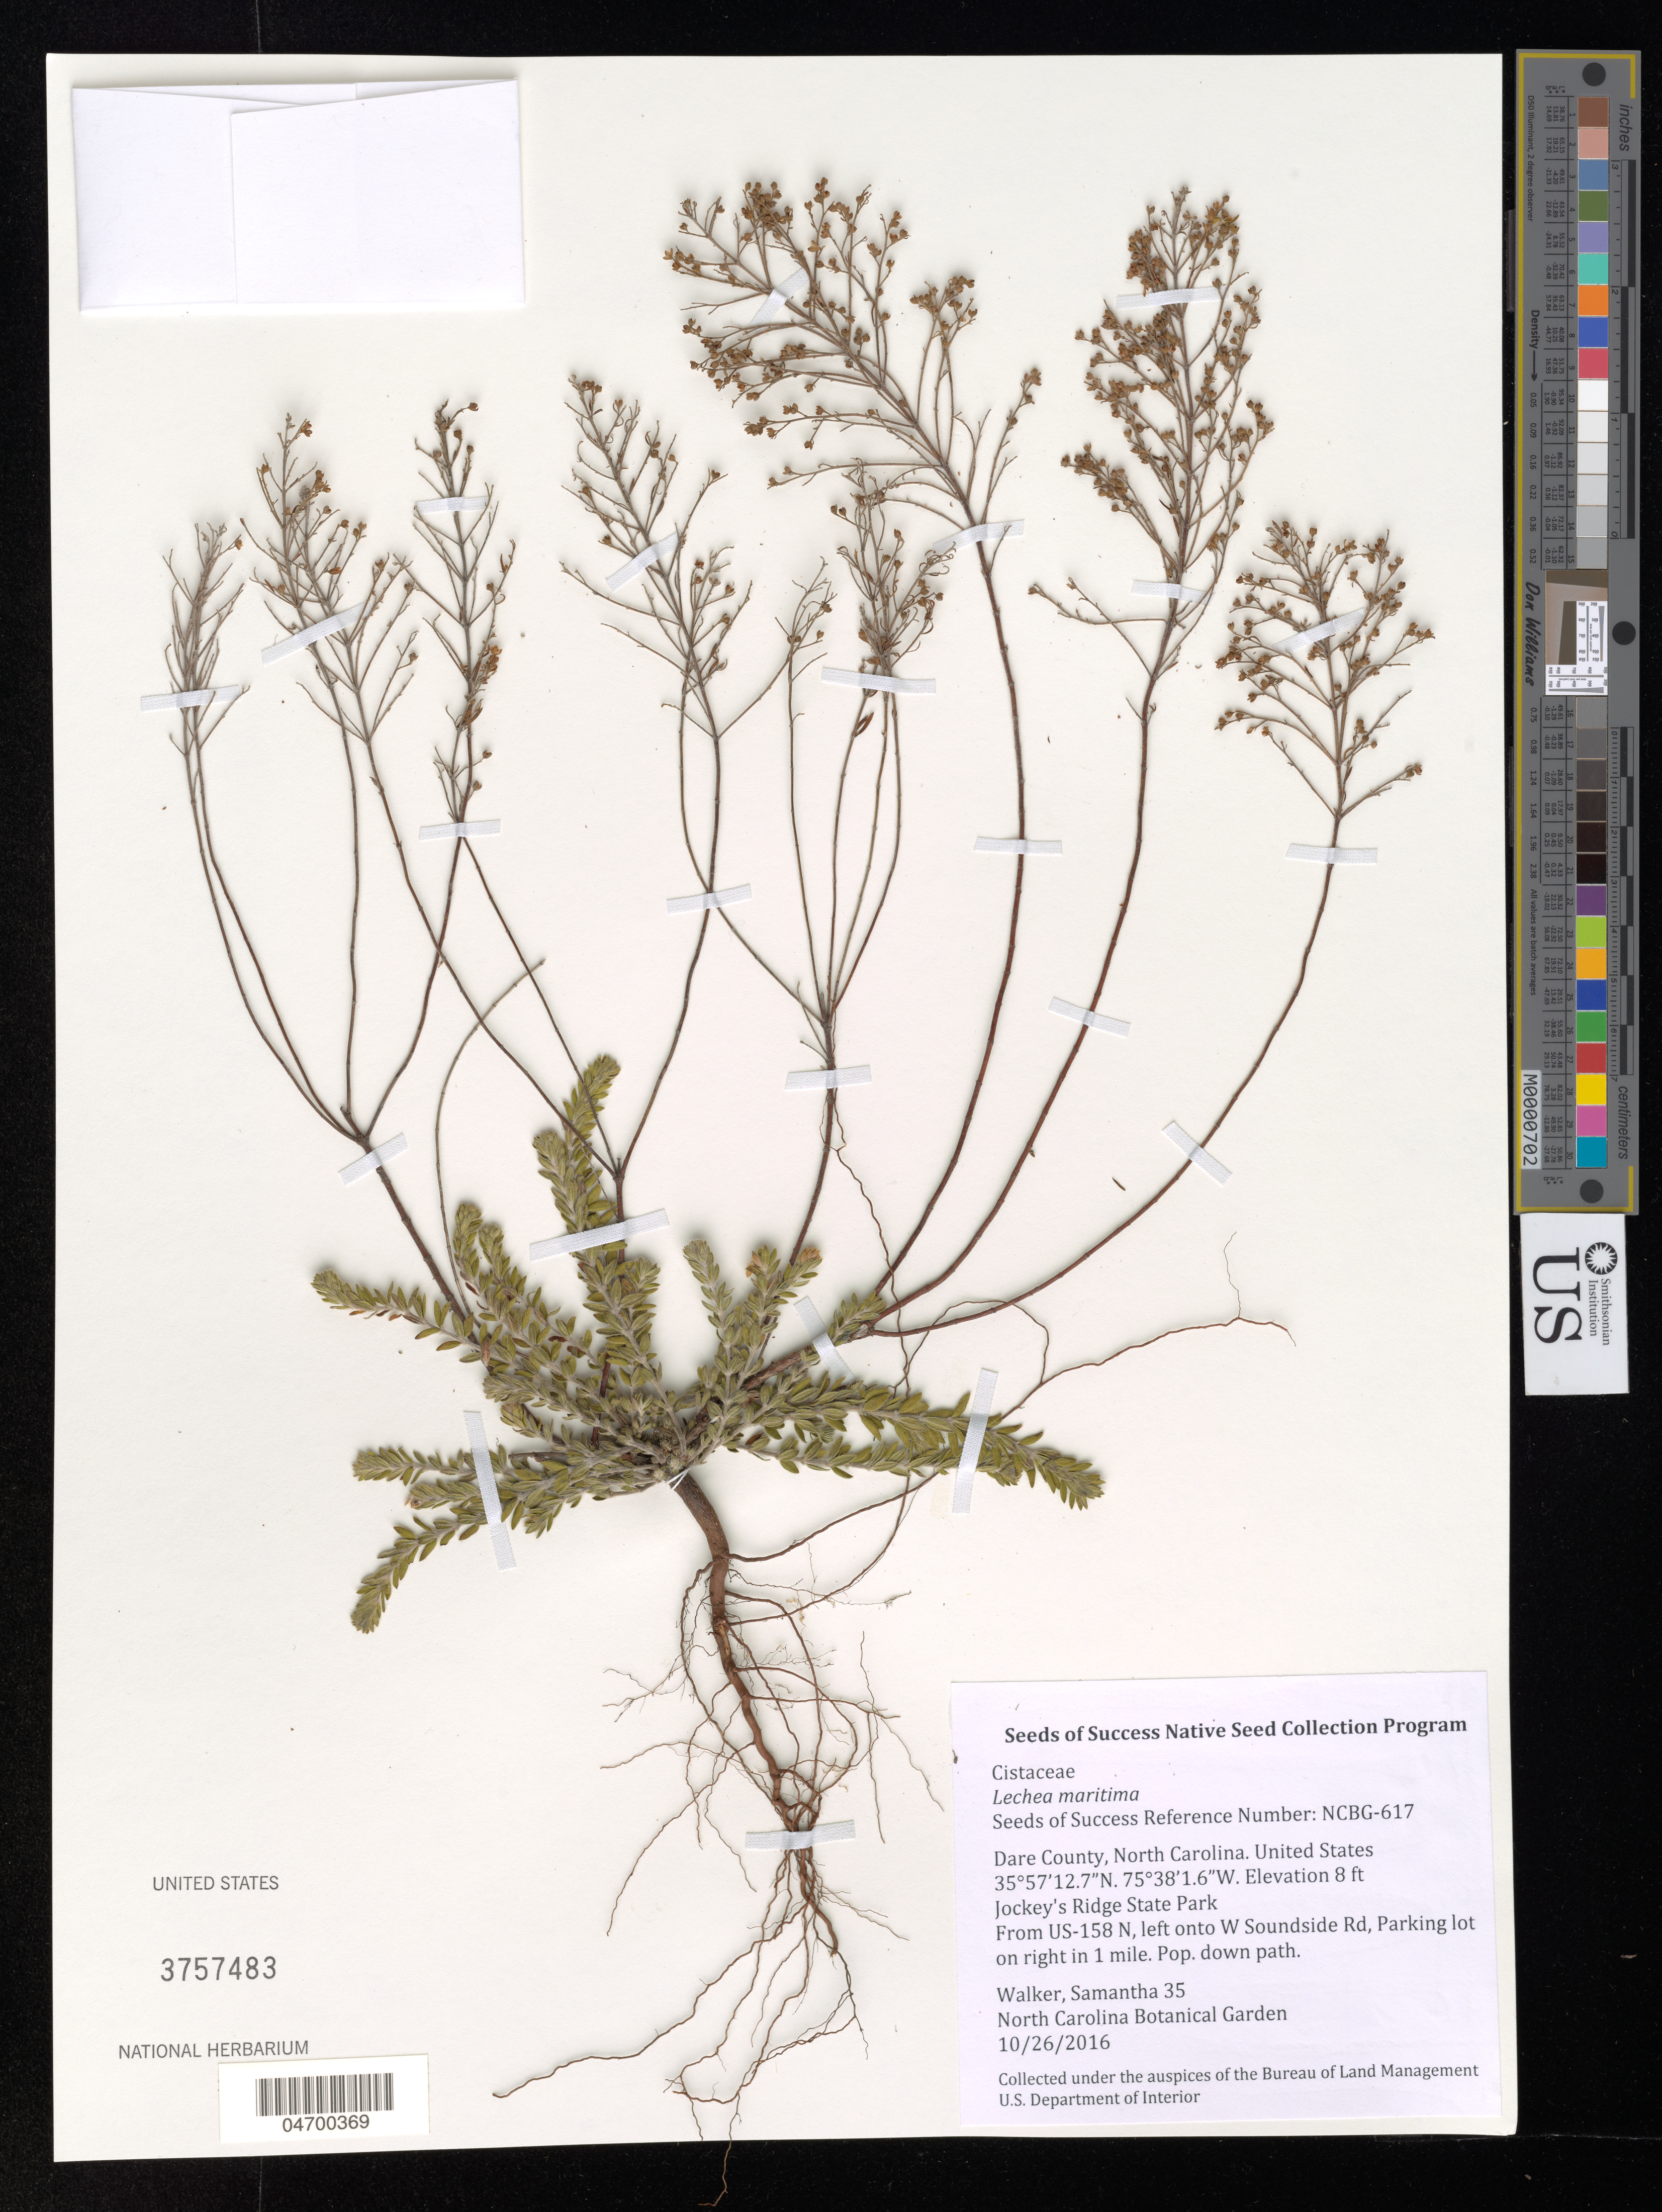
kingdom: Plantae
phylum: Tracheophyta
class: Magnoliopsida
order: Malvales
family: Cistaceae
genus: Lechea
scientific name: Lechea maritima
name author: Legg.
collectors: S. Walker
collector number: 35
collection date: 2016-10-26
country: United States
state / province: North Carolina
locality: Dare County. Jockey's Ridge State Park. From US-158 N, left onto W Soundside Rd, Parking lot on right in 1 mile.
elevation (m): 2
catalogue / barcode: US 3757483